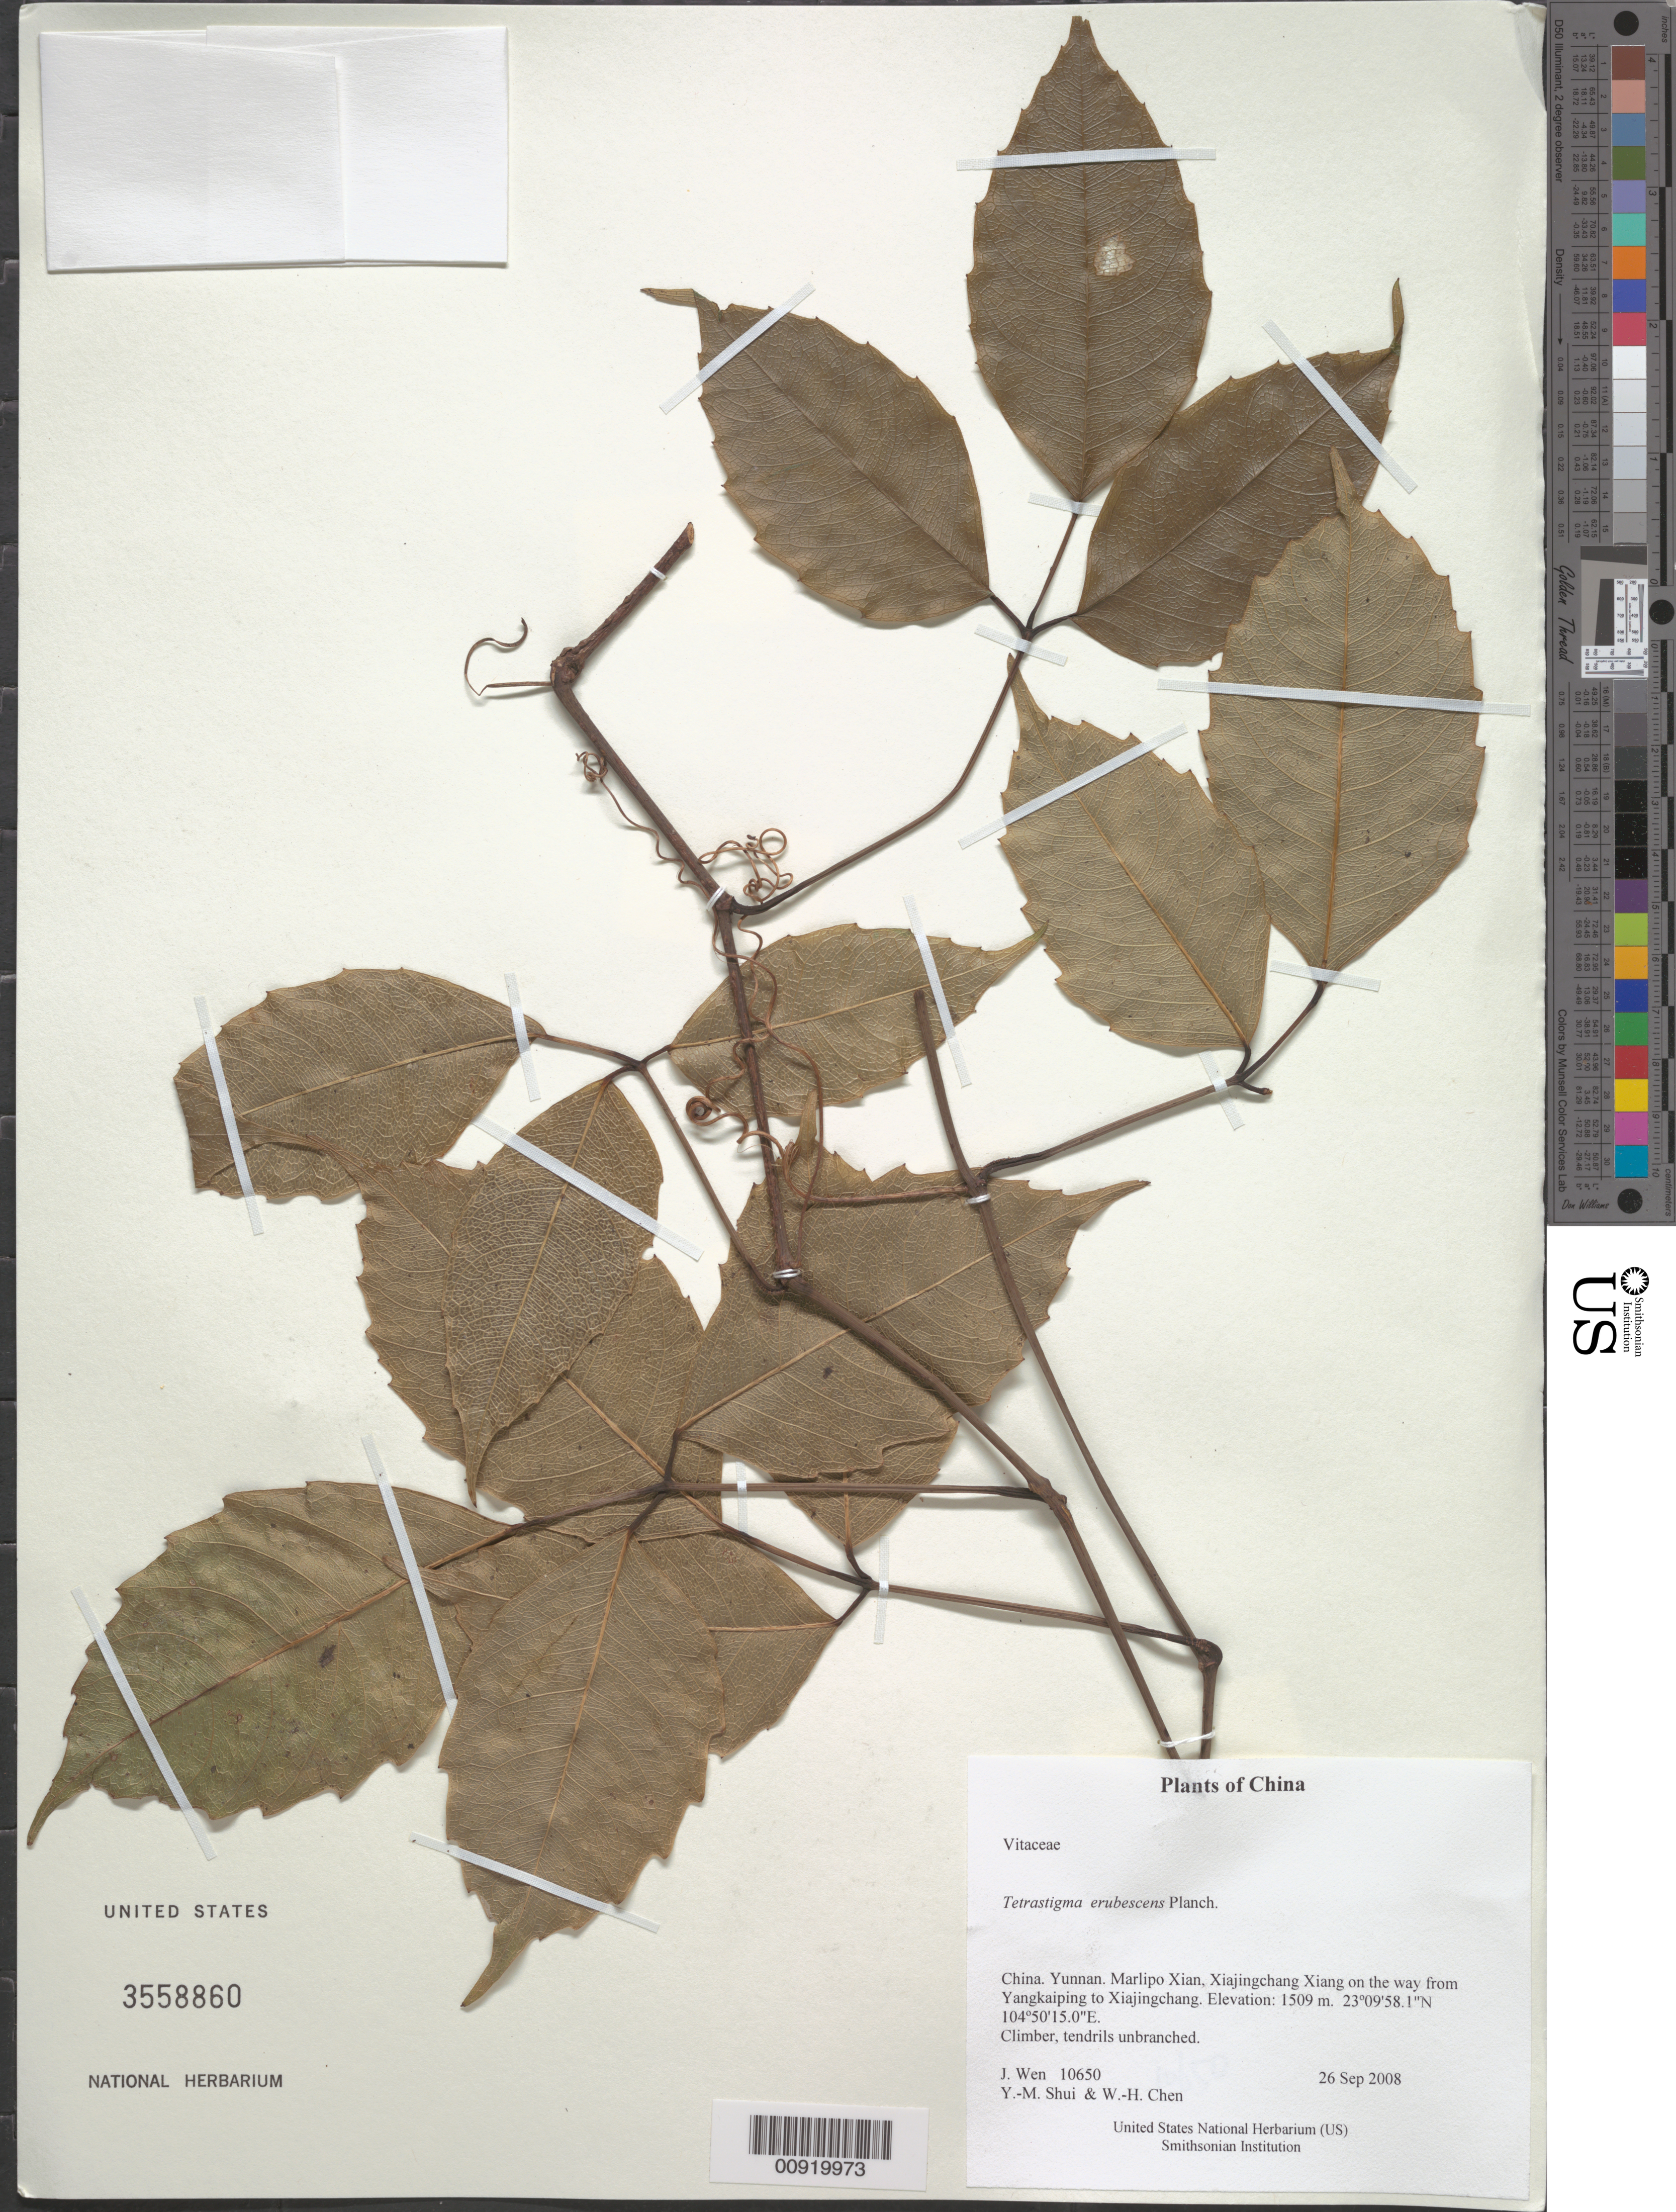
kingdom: Plantae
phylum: Tracheophyta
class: Magnoliopsida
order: Vitales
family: Vitaceae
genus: Tetrastigma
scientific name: Tetrastigma erubescens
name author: Planch.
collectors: J. Wen, Y. Shui & W. Chen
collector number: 10650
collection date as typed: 26 Sep 2008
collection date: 2008-09-26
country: China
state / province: Yunnan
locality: Marlipo Xian, Xiajingchang Xiang on the way from Yangkaiping to Xiajingchang.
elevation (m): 1509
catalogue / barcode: US 3558860